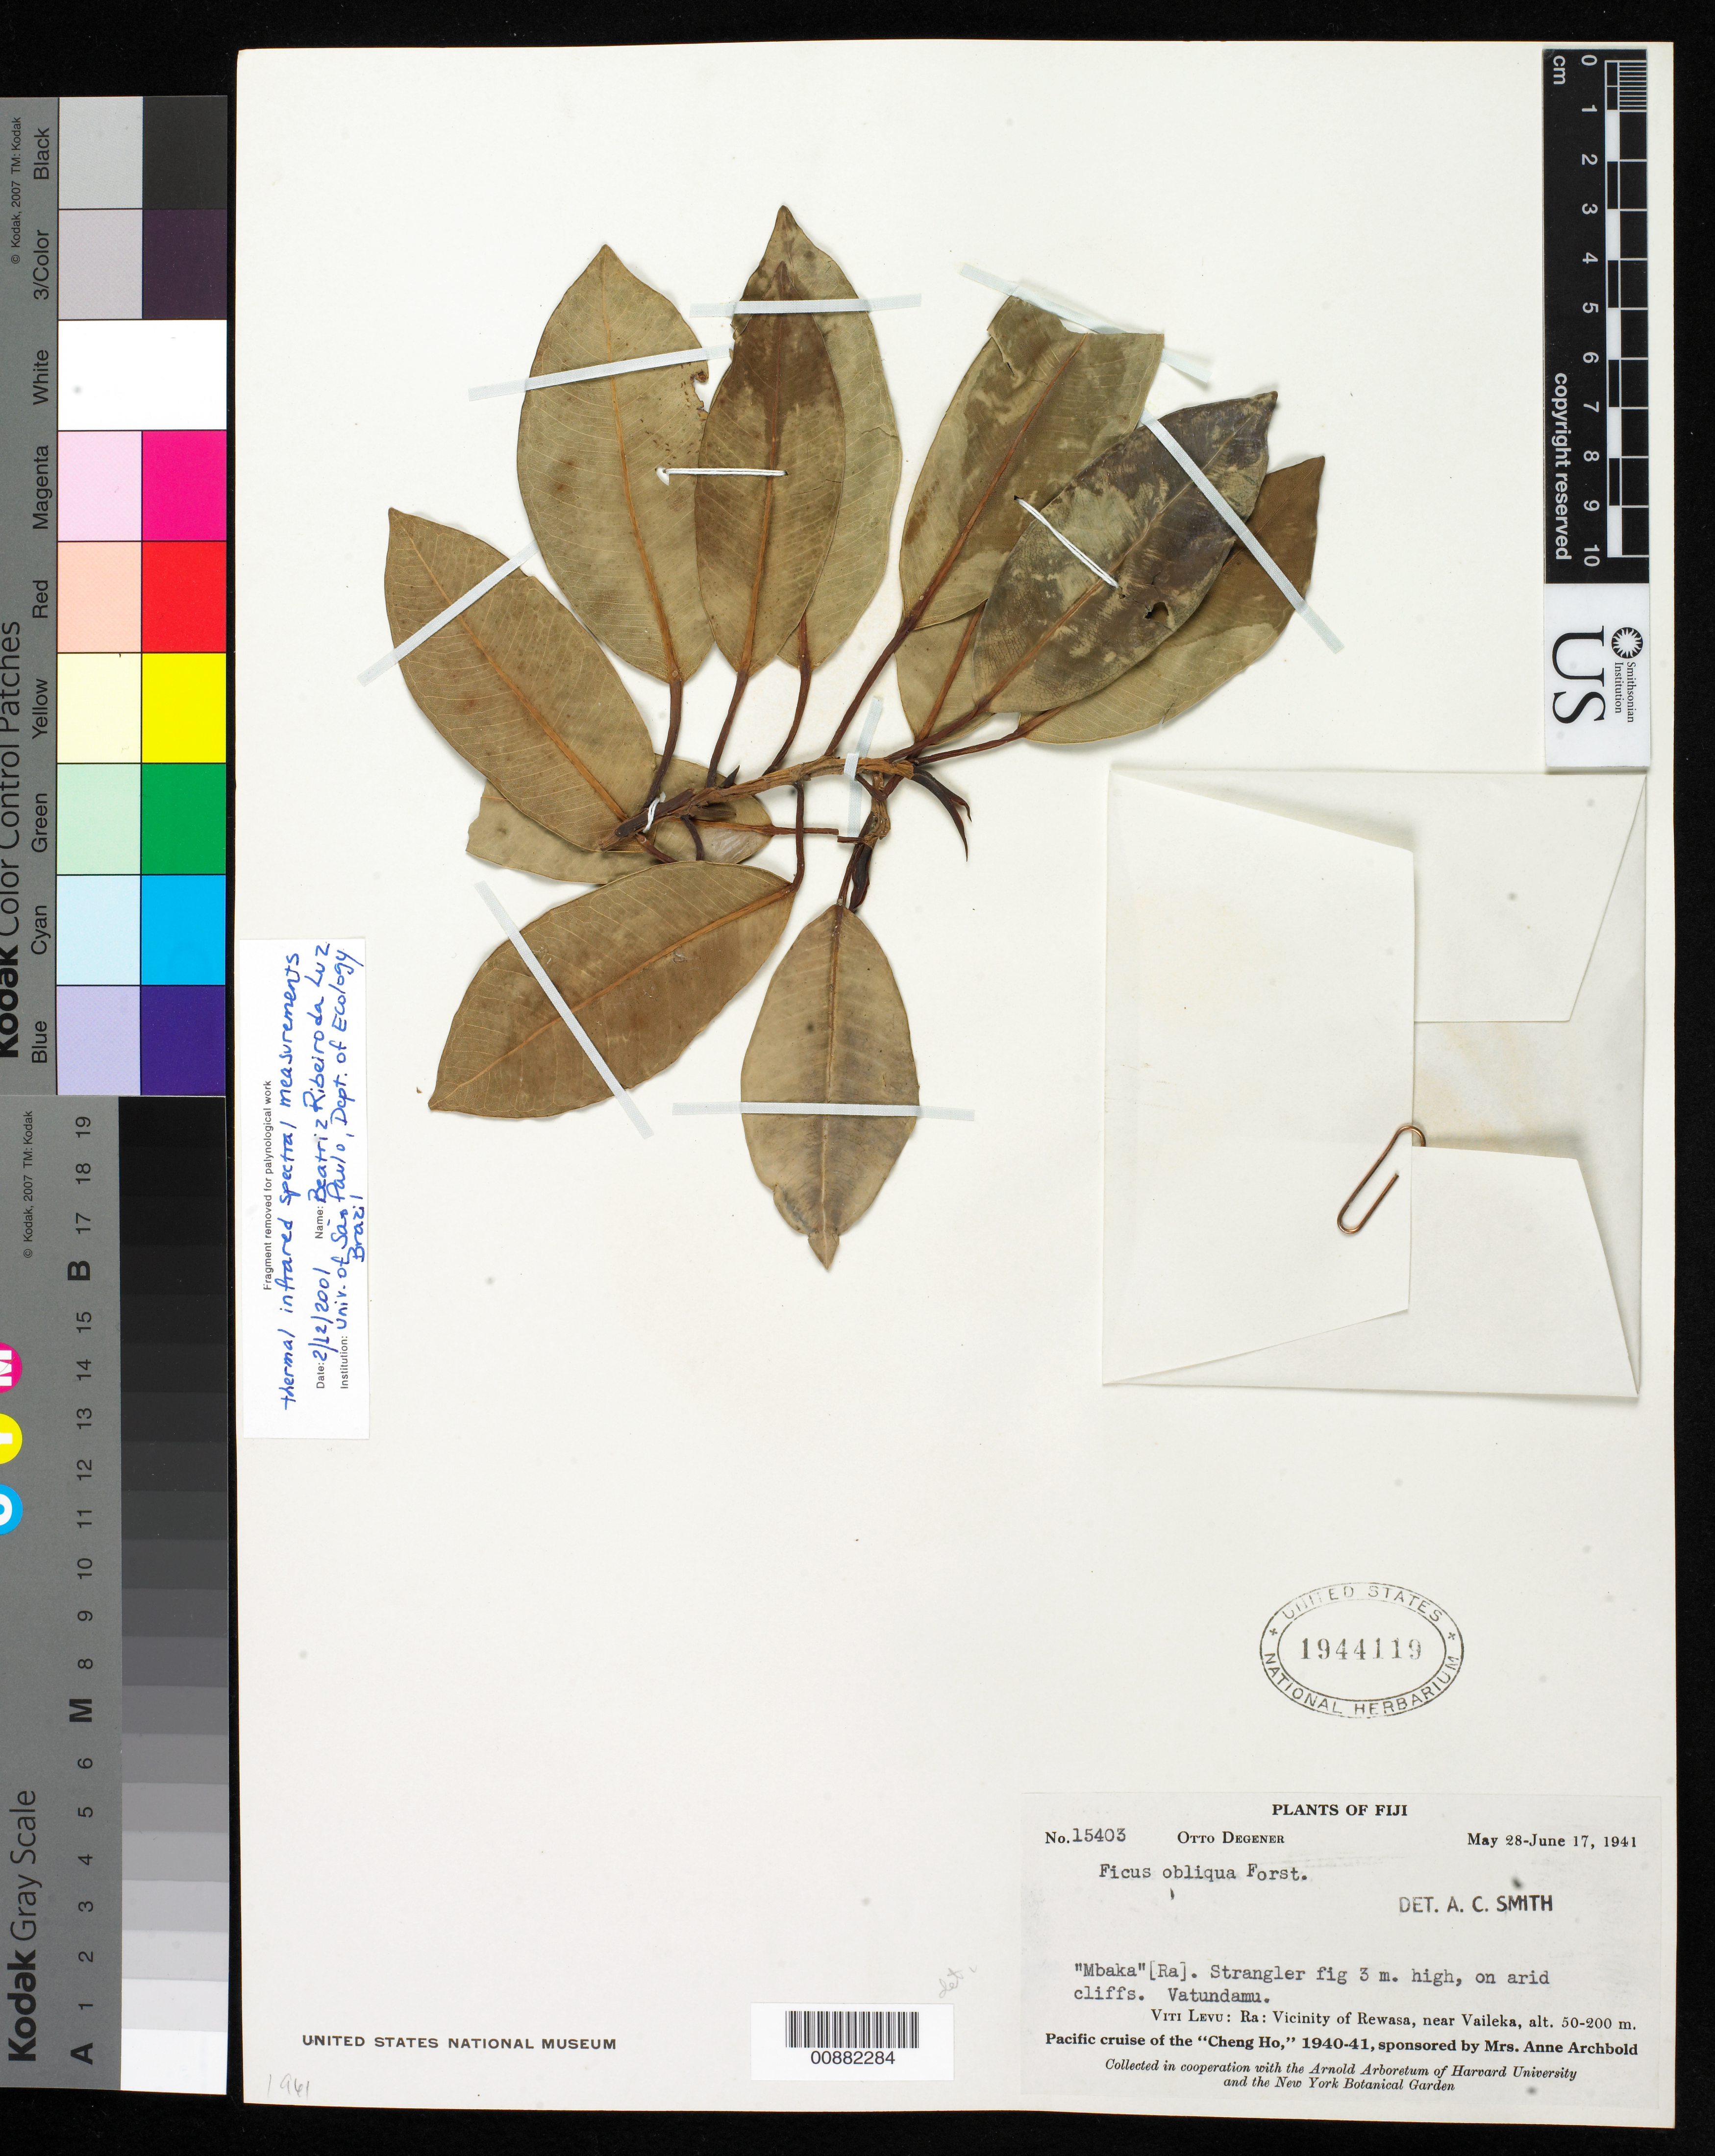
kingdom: Plantae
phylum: Tracheophyta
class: Magnoliopsida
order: Rosales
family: Moraceae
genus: Ficus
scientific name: Ficus obliqua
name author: G. Forst.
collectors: O. Degener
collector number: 15403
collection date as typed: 28 May 1941 to 17 Jun 1941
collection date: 1941-05-28/1941-06-17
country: Fiji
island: Vatu-i-Ra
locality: Ra: Vicinity of Rewasa, near Vaileka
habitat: arid cliffs.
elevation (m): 50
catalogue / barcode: US 1944119